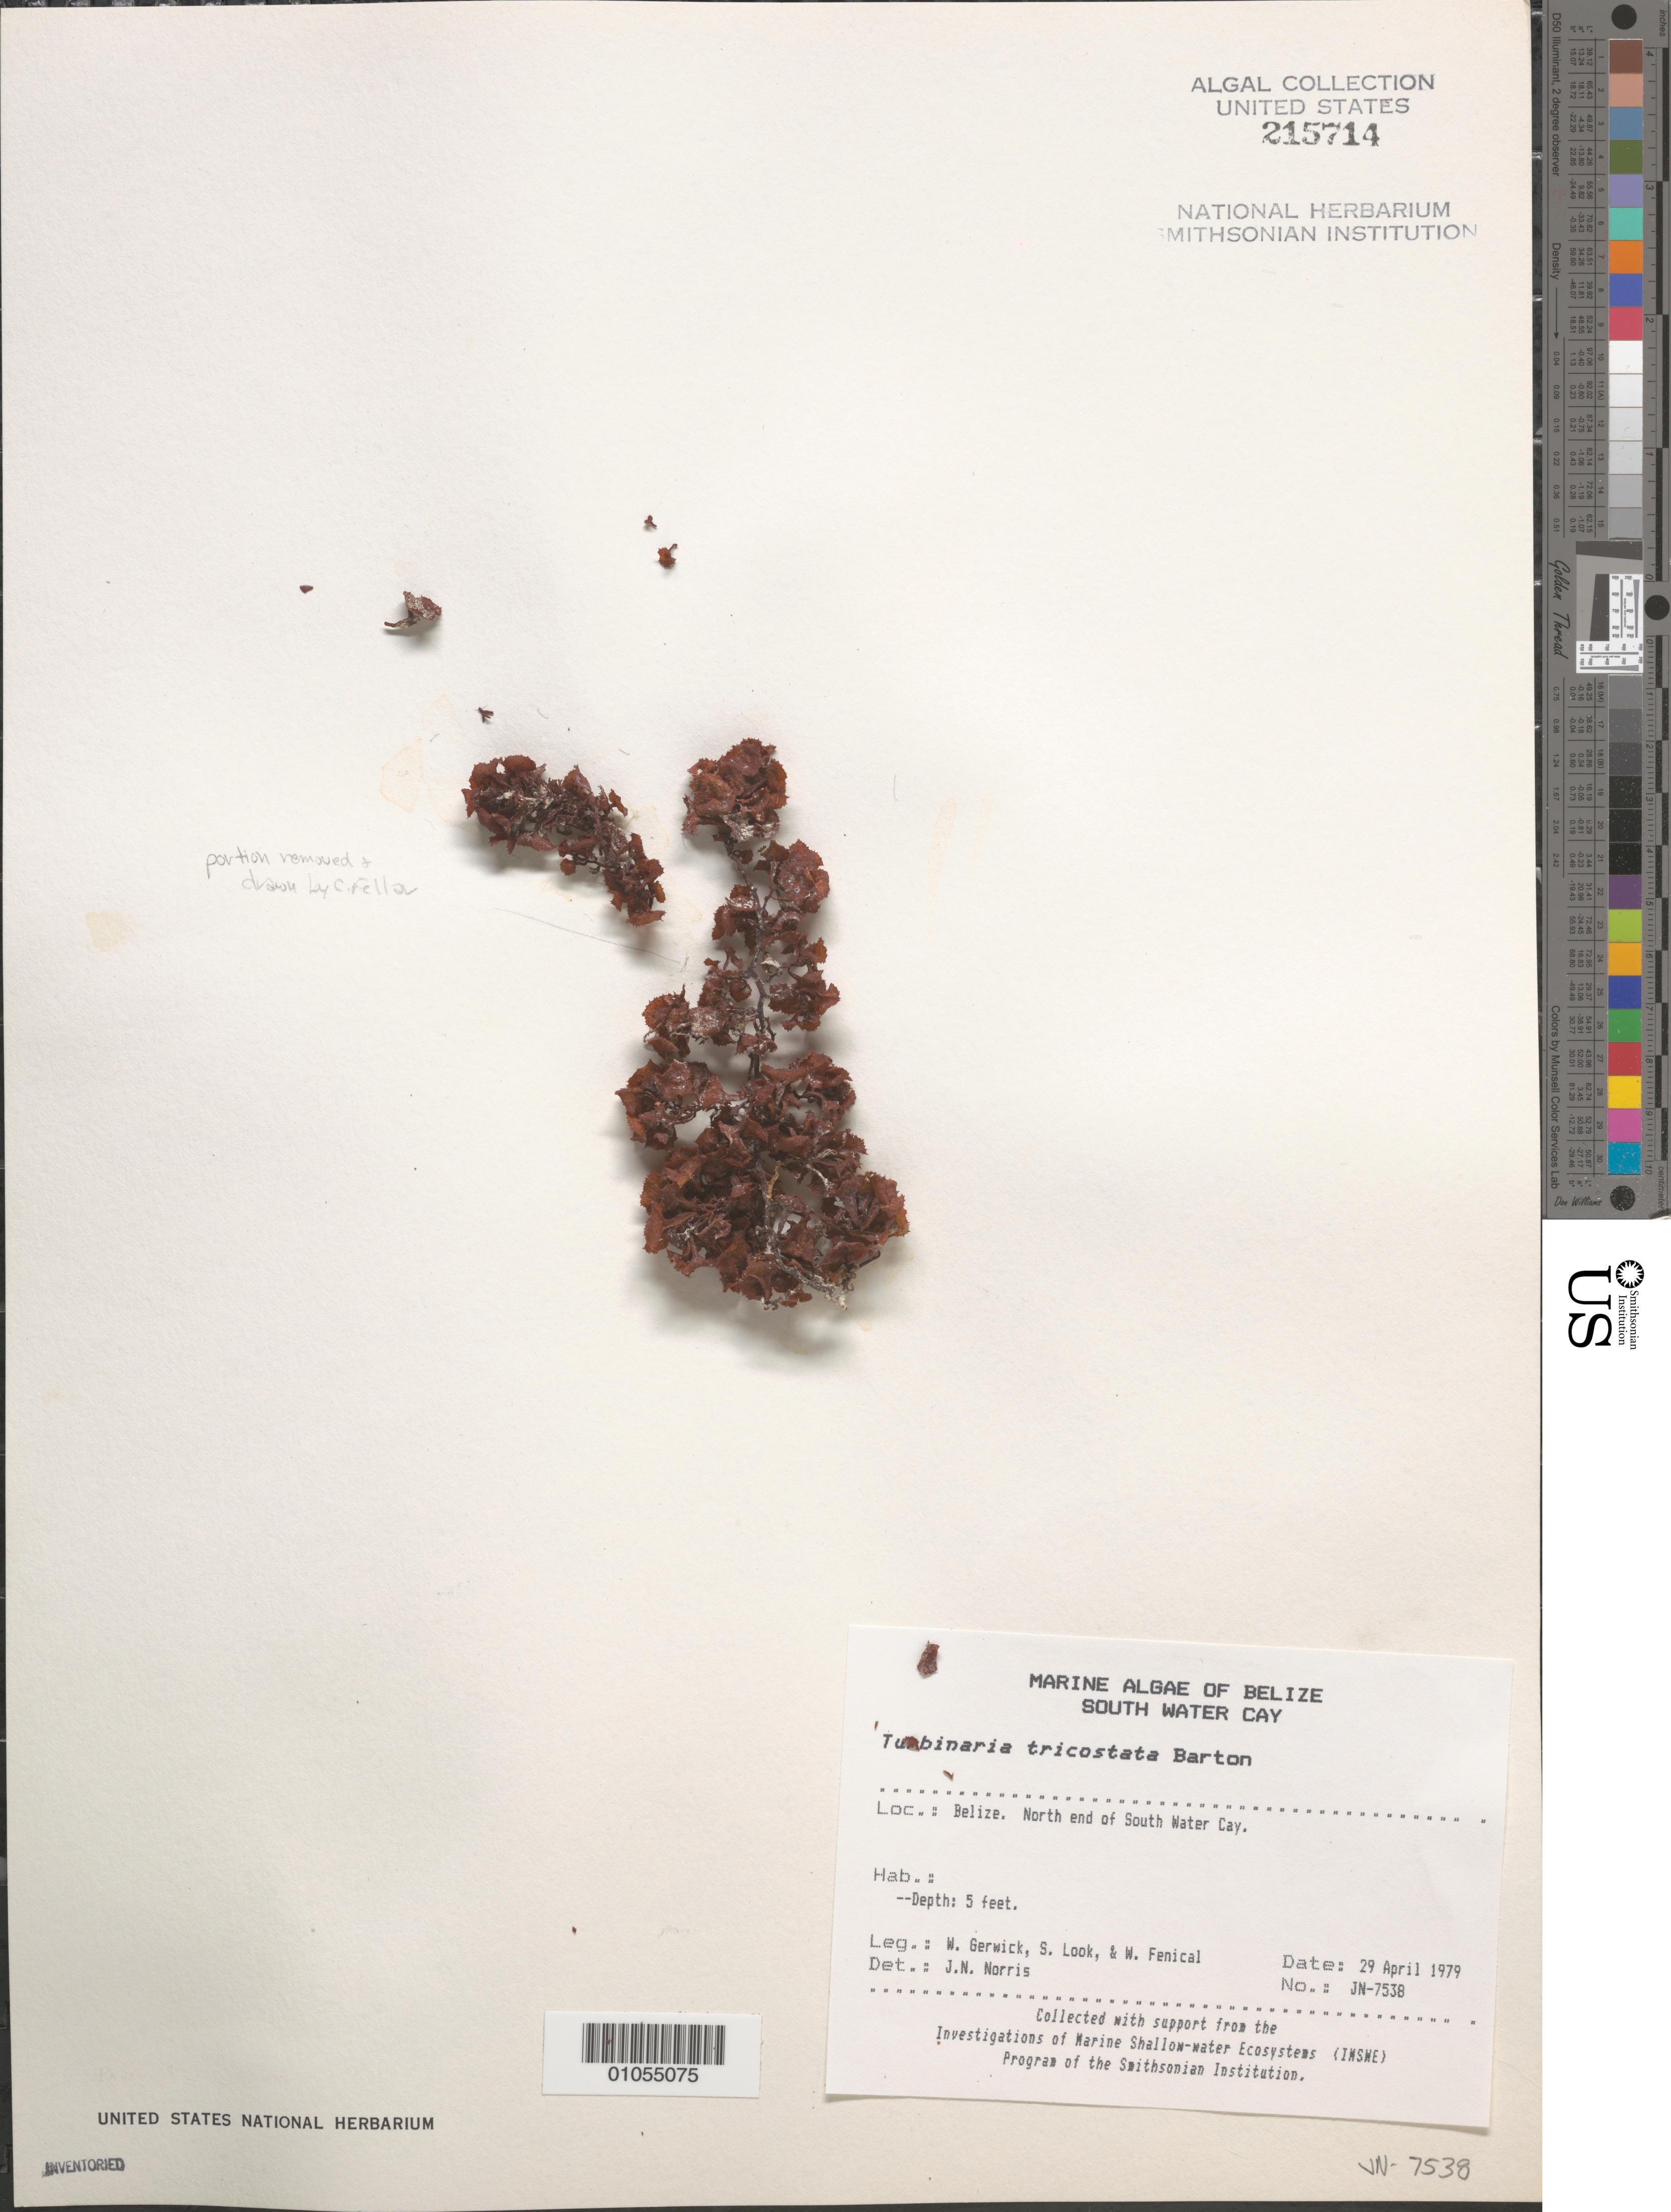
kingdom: Chromista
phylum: Ochrophyta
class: Phaeophyceae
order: Fucales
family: Sargassaceae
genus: Turbinaria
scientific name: Turbinaria tricostata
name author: E.S. Barton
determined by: Norris, James N.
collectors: W. Gerwick, S. Look & W. Fenical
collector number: JN-7538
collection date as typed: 29 Apr 1979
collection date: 1979-04-29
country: Belize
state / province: Stann Creek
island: South Water Cay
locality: North end of South Water Cay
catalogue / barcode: US 215714